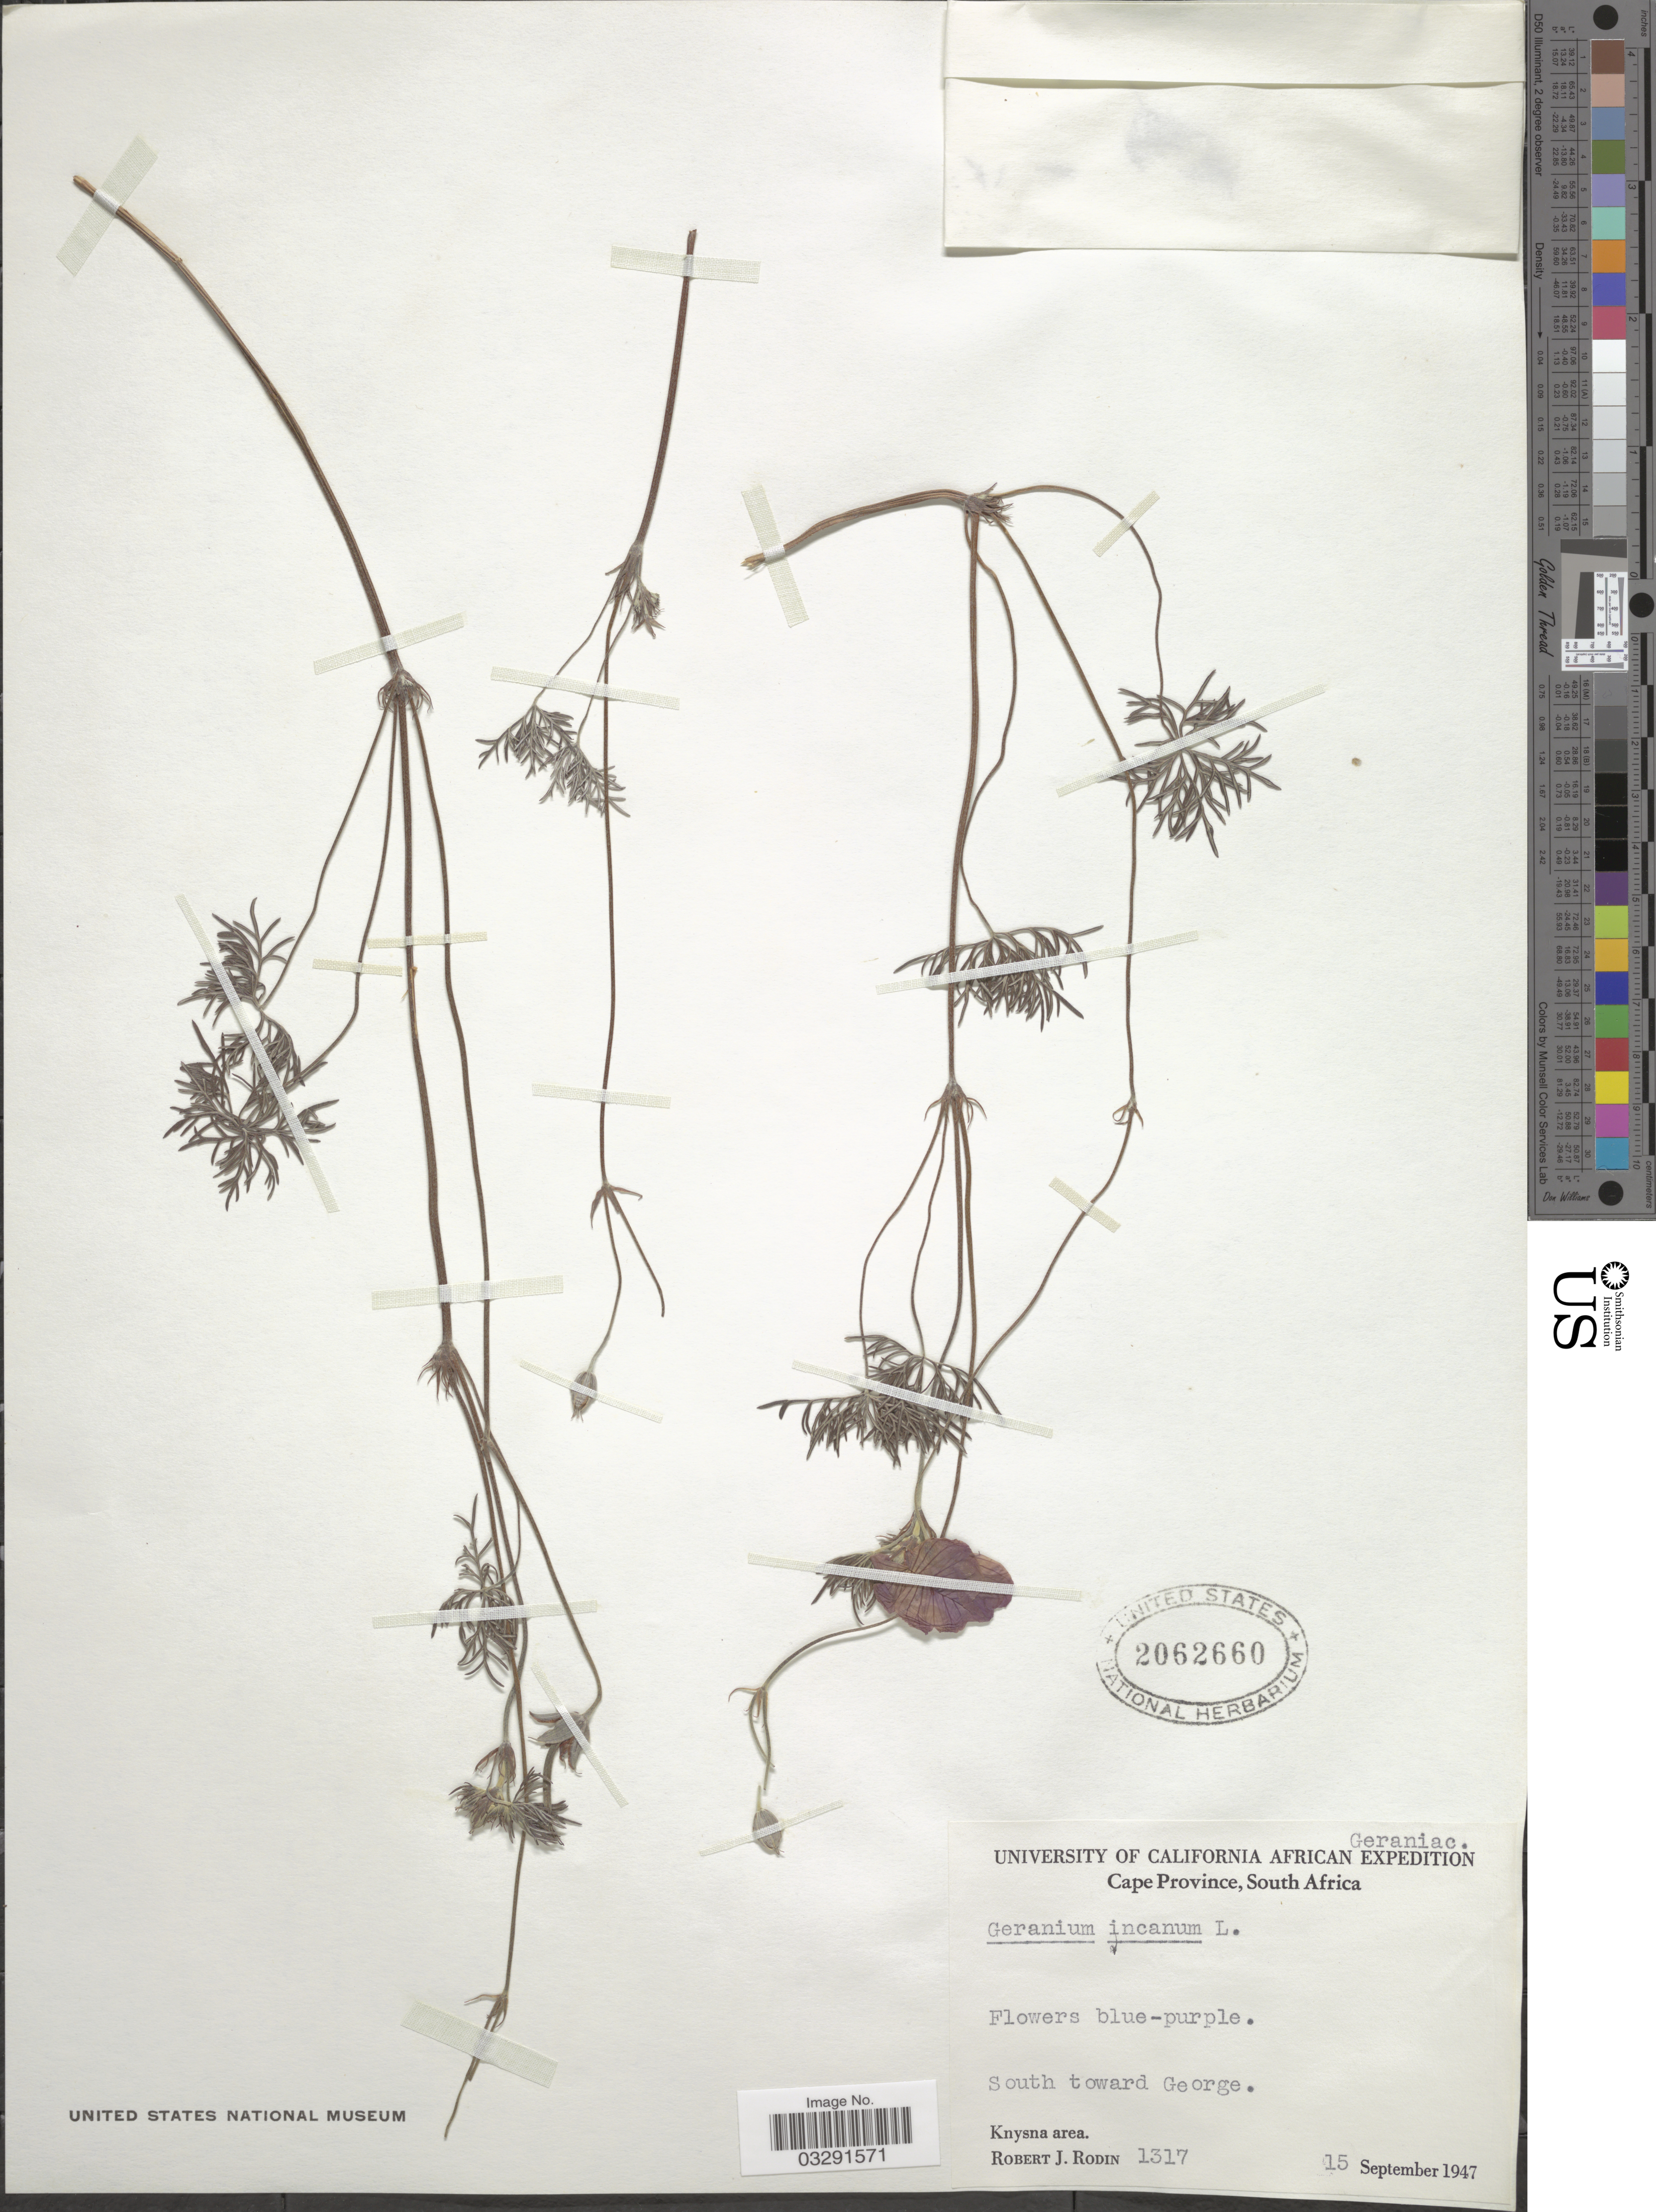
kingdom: Plantae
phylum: Tracheophyta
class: Magnoliopsida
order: Geraniales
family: Geraniaceae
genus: Geranium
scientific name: Geranium incanum subsp. incanum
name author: Burm. f.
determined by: Aedo, C.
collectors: R. J. Rodin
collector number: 1317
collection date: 1947-09-15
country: South Africa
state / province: Western Cape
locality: South toward George.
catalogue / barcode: US 2062660